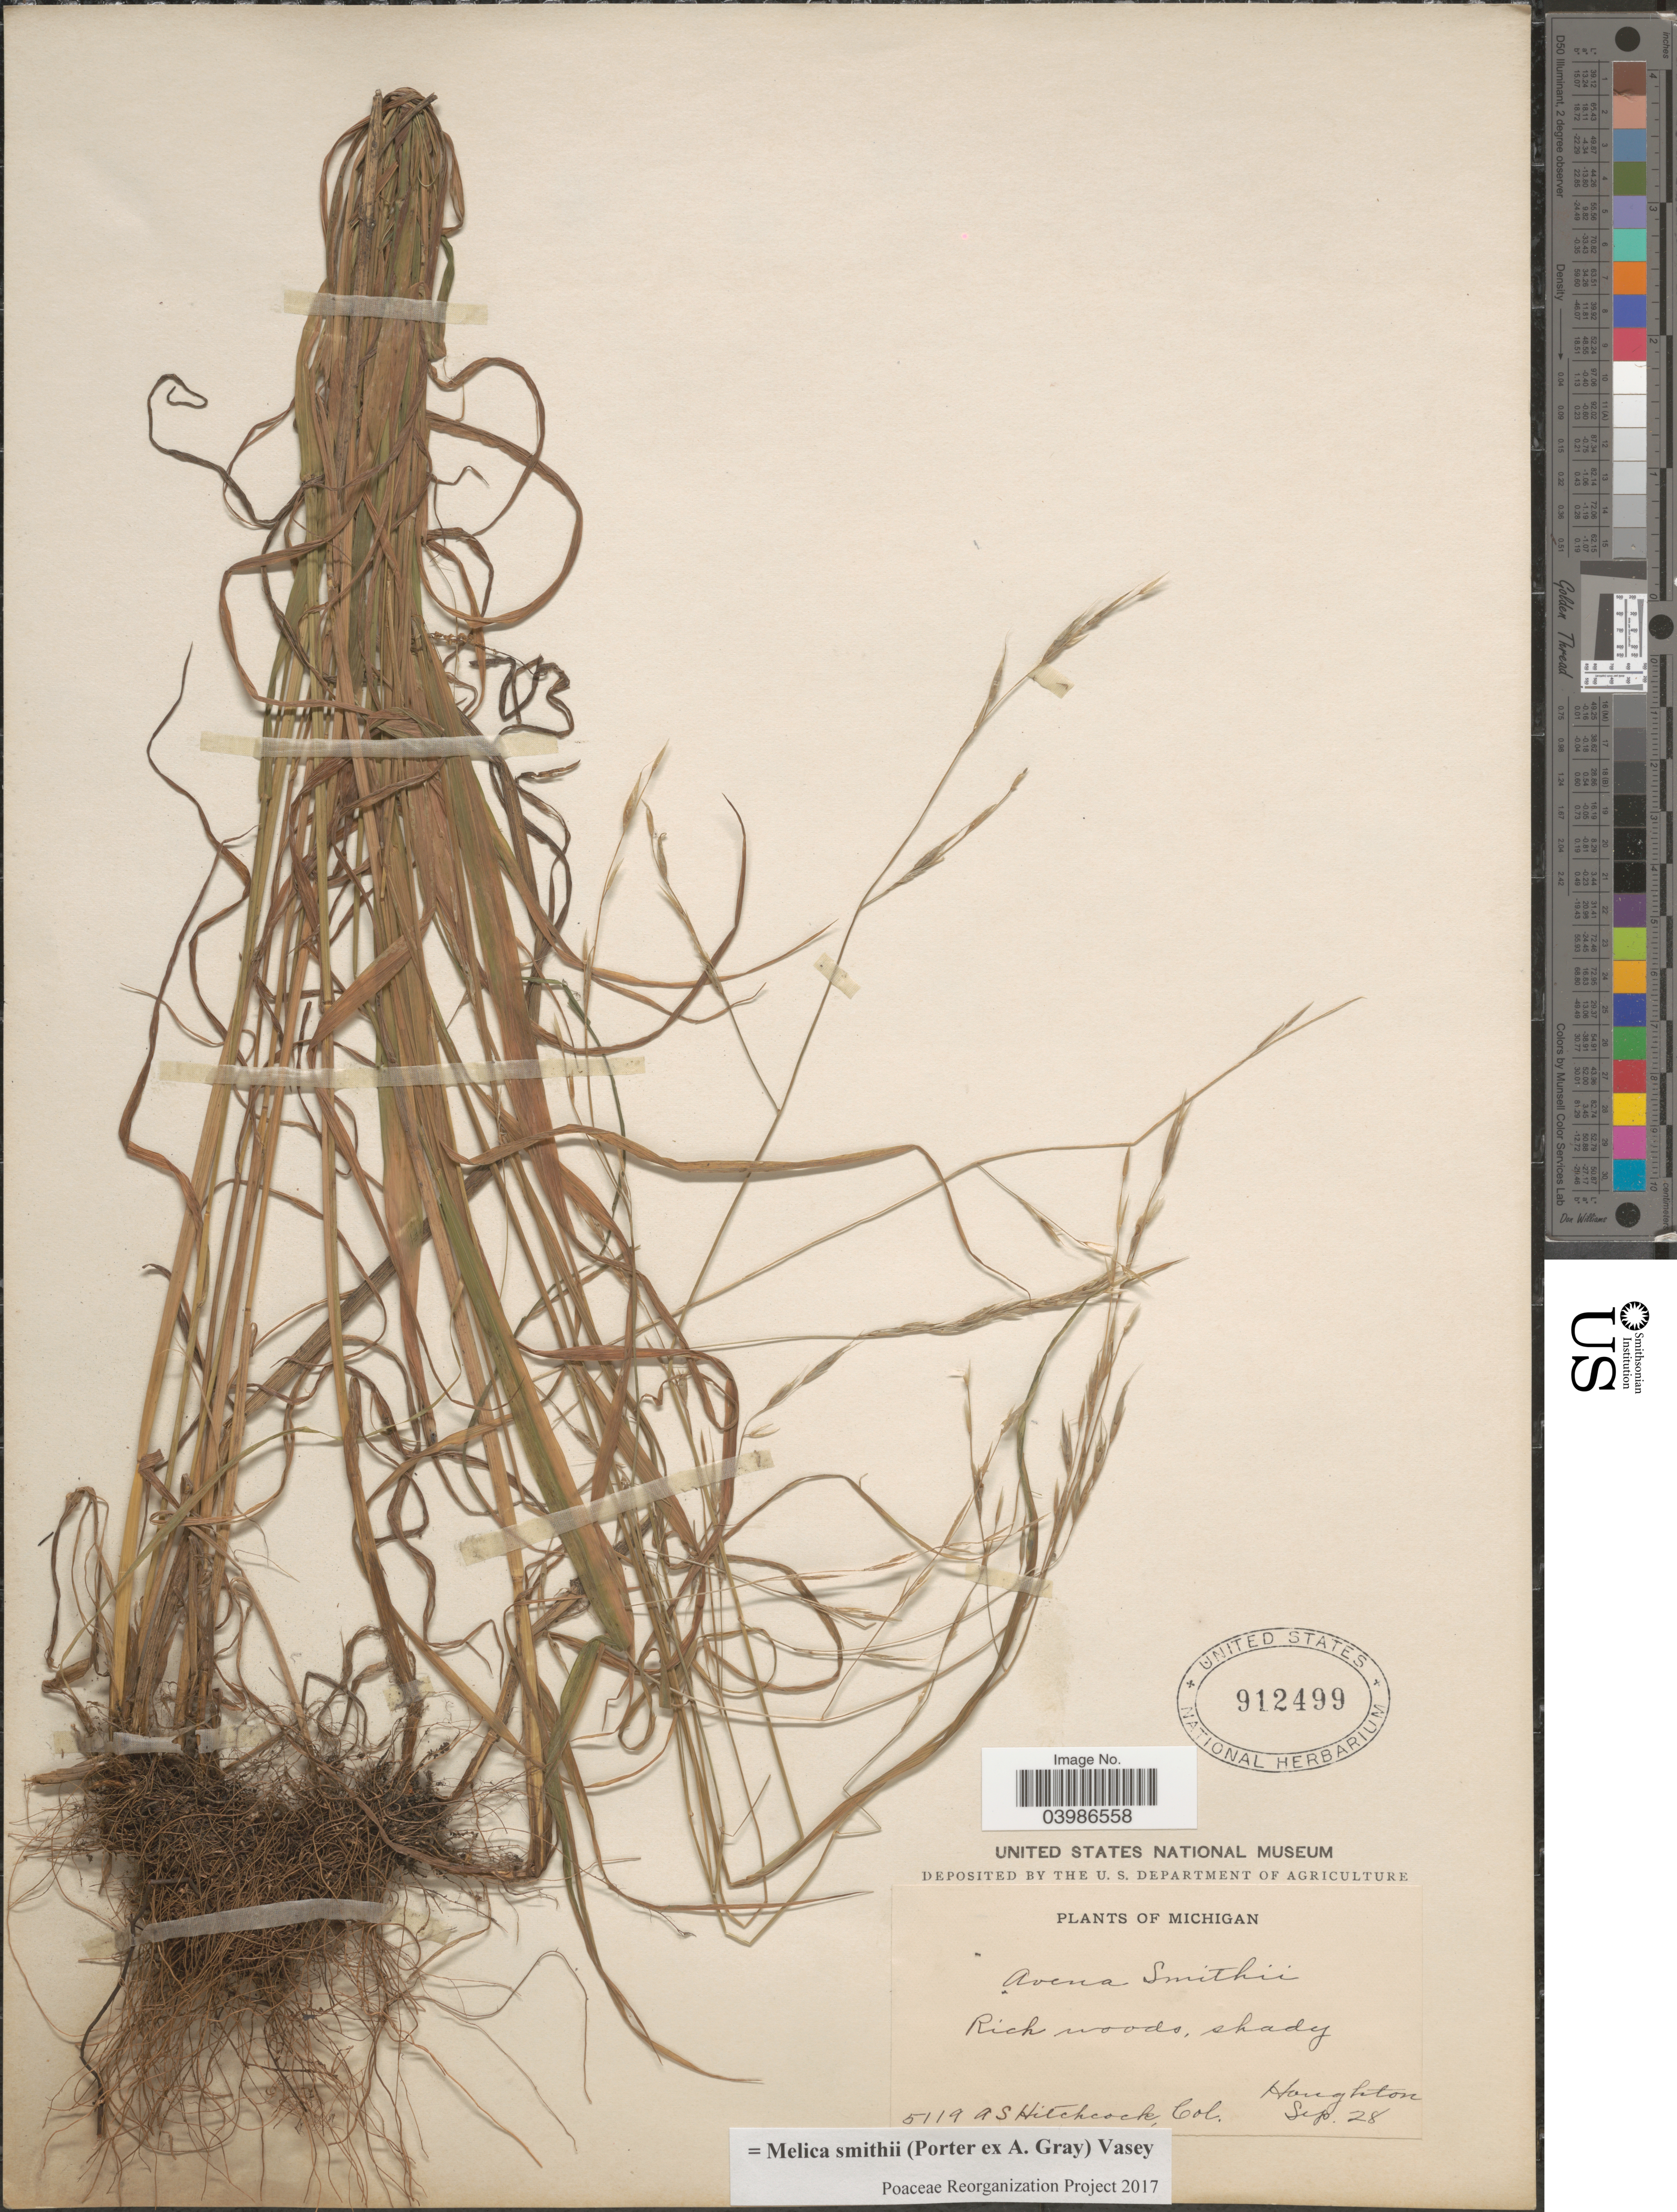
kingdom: Plantae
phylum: Tracheophyta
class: Liliopsida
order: Poales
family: Poaceae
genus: Melica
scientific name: Melica smithii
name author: (Porter ex A. Gray) Vasey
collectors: A. S. Hitchcock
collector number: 5119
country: United States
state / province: Michigan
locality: Houghton.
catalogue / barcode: US 912499